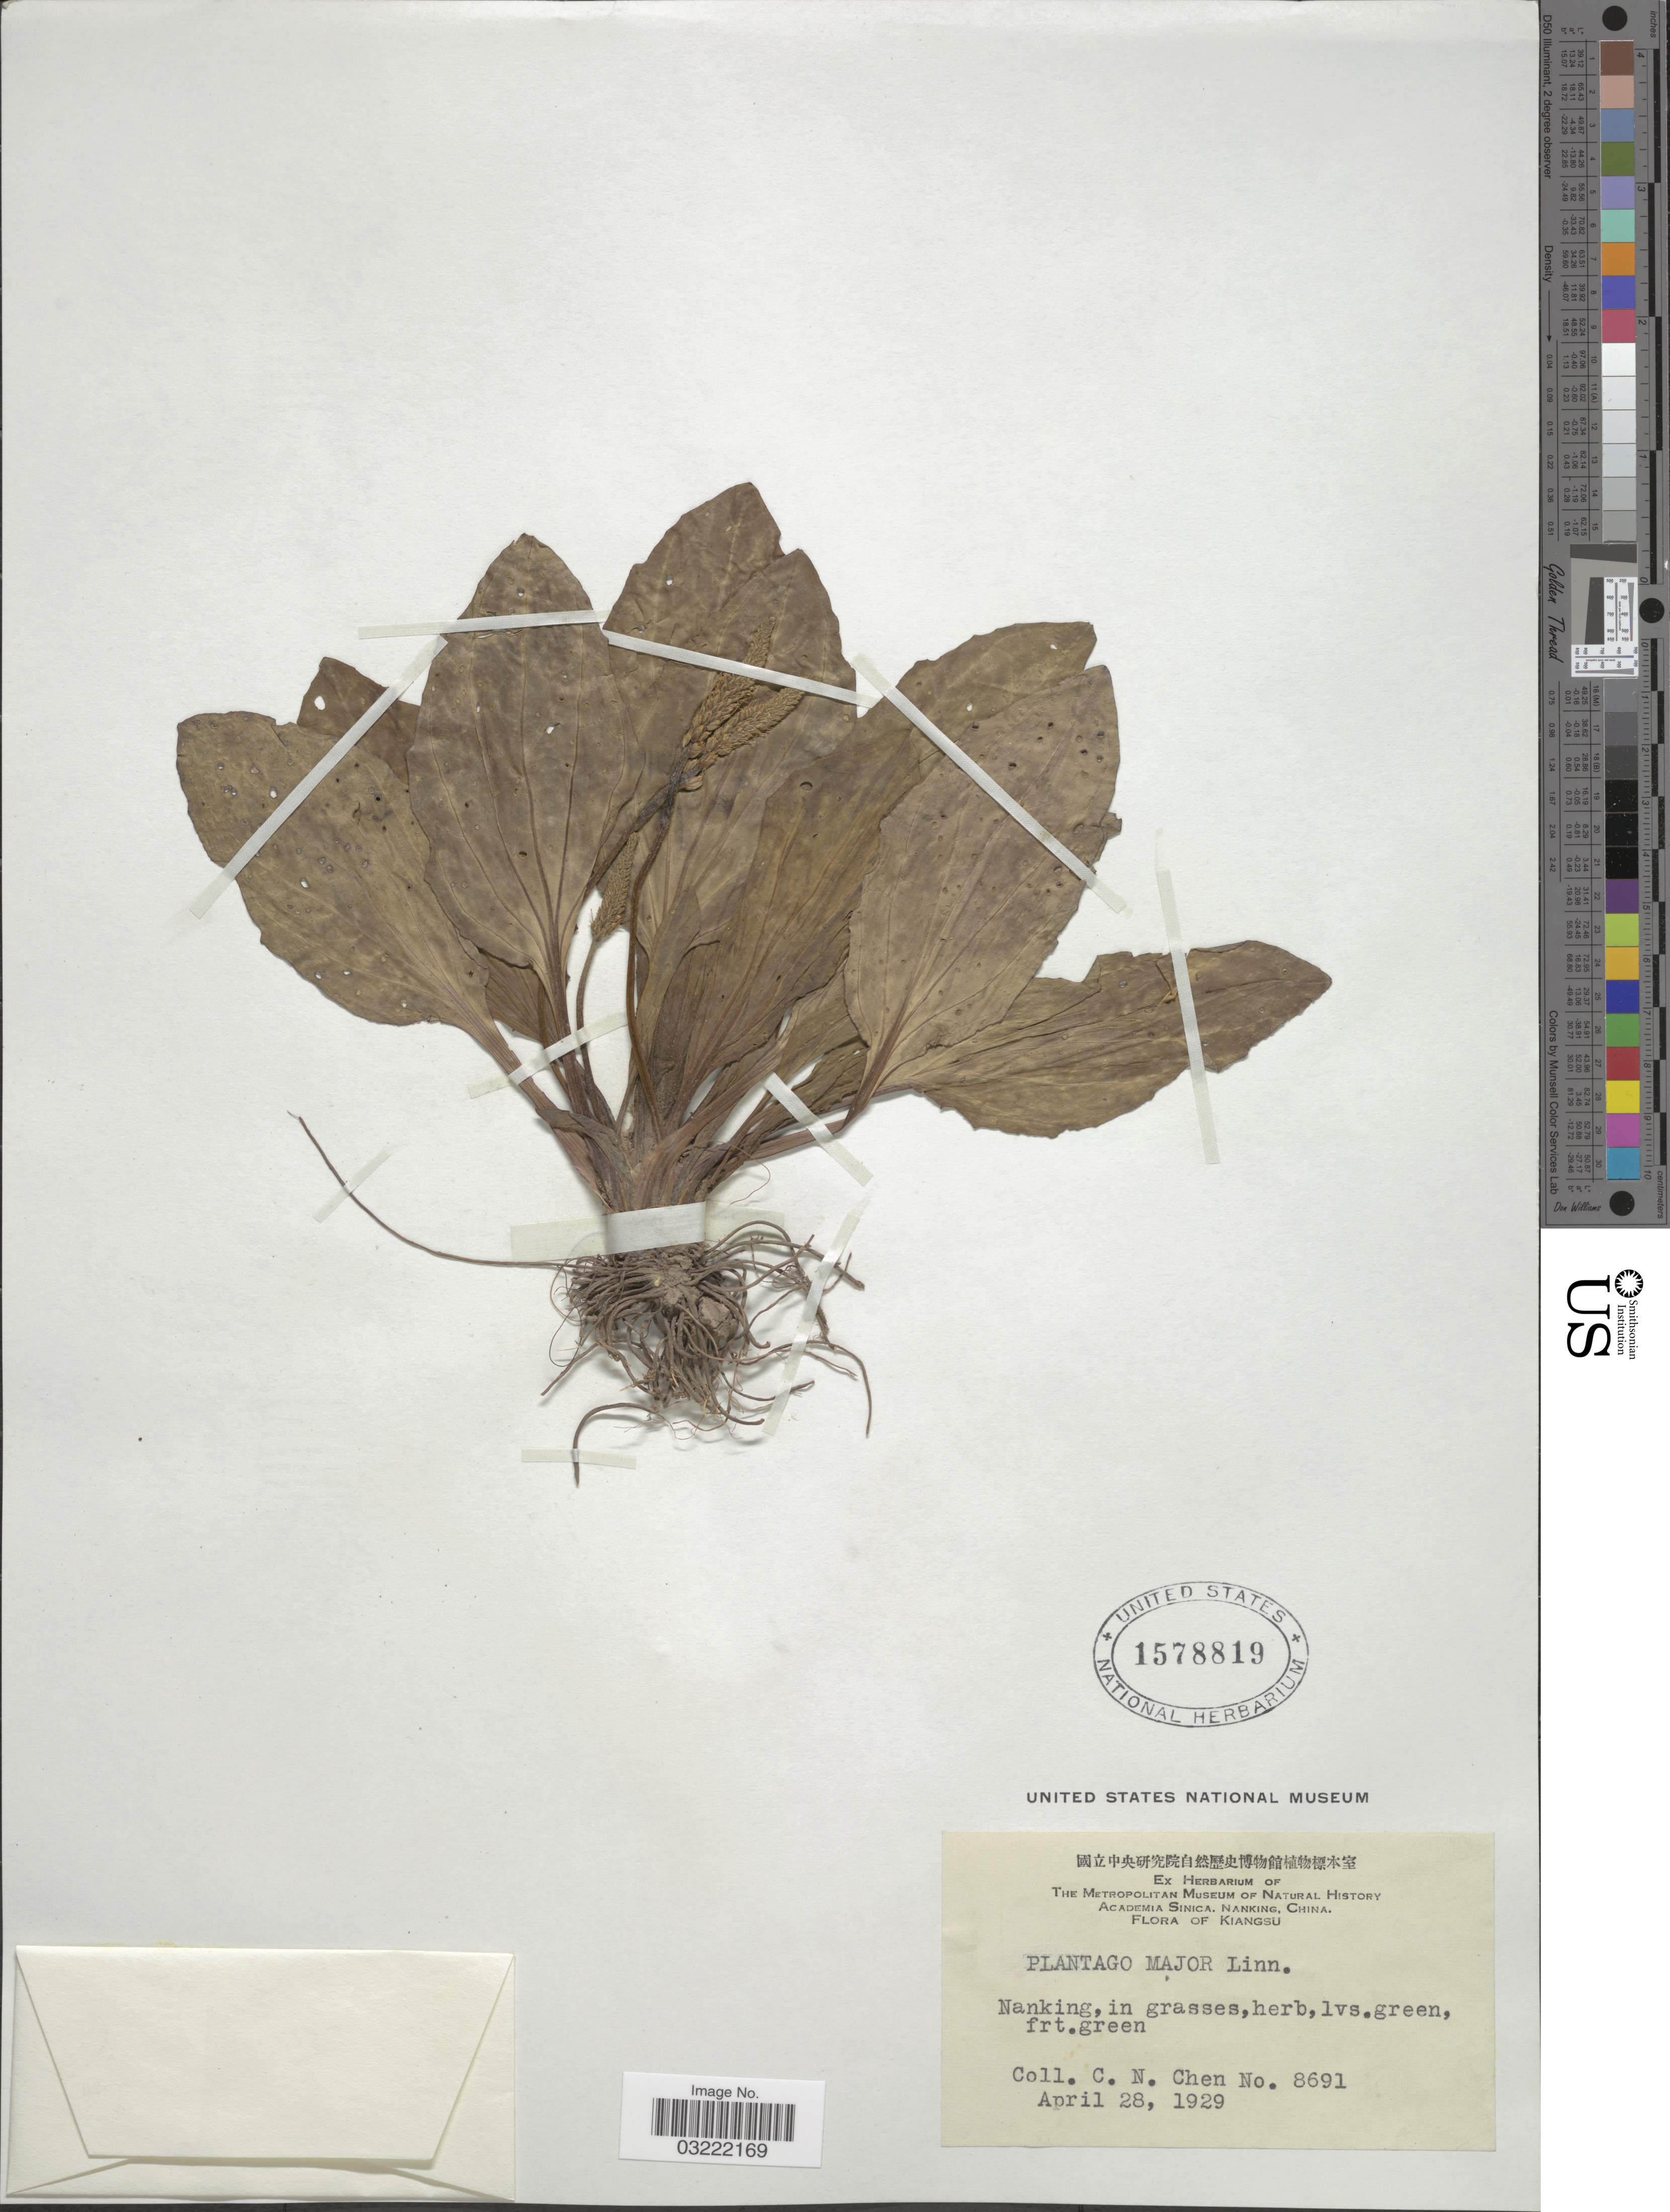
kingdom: Plantae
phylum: Tracheophyta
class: Magnoliopsida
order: Lamiales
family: Plantaginaceae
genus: Plantago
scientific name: Plantago major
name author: L.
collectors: C. Chen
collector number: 8691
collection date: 1929-04-28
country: China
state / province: Jiangsu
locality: Kiangsu. Nanking.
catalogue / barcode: US 1578819